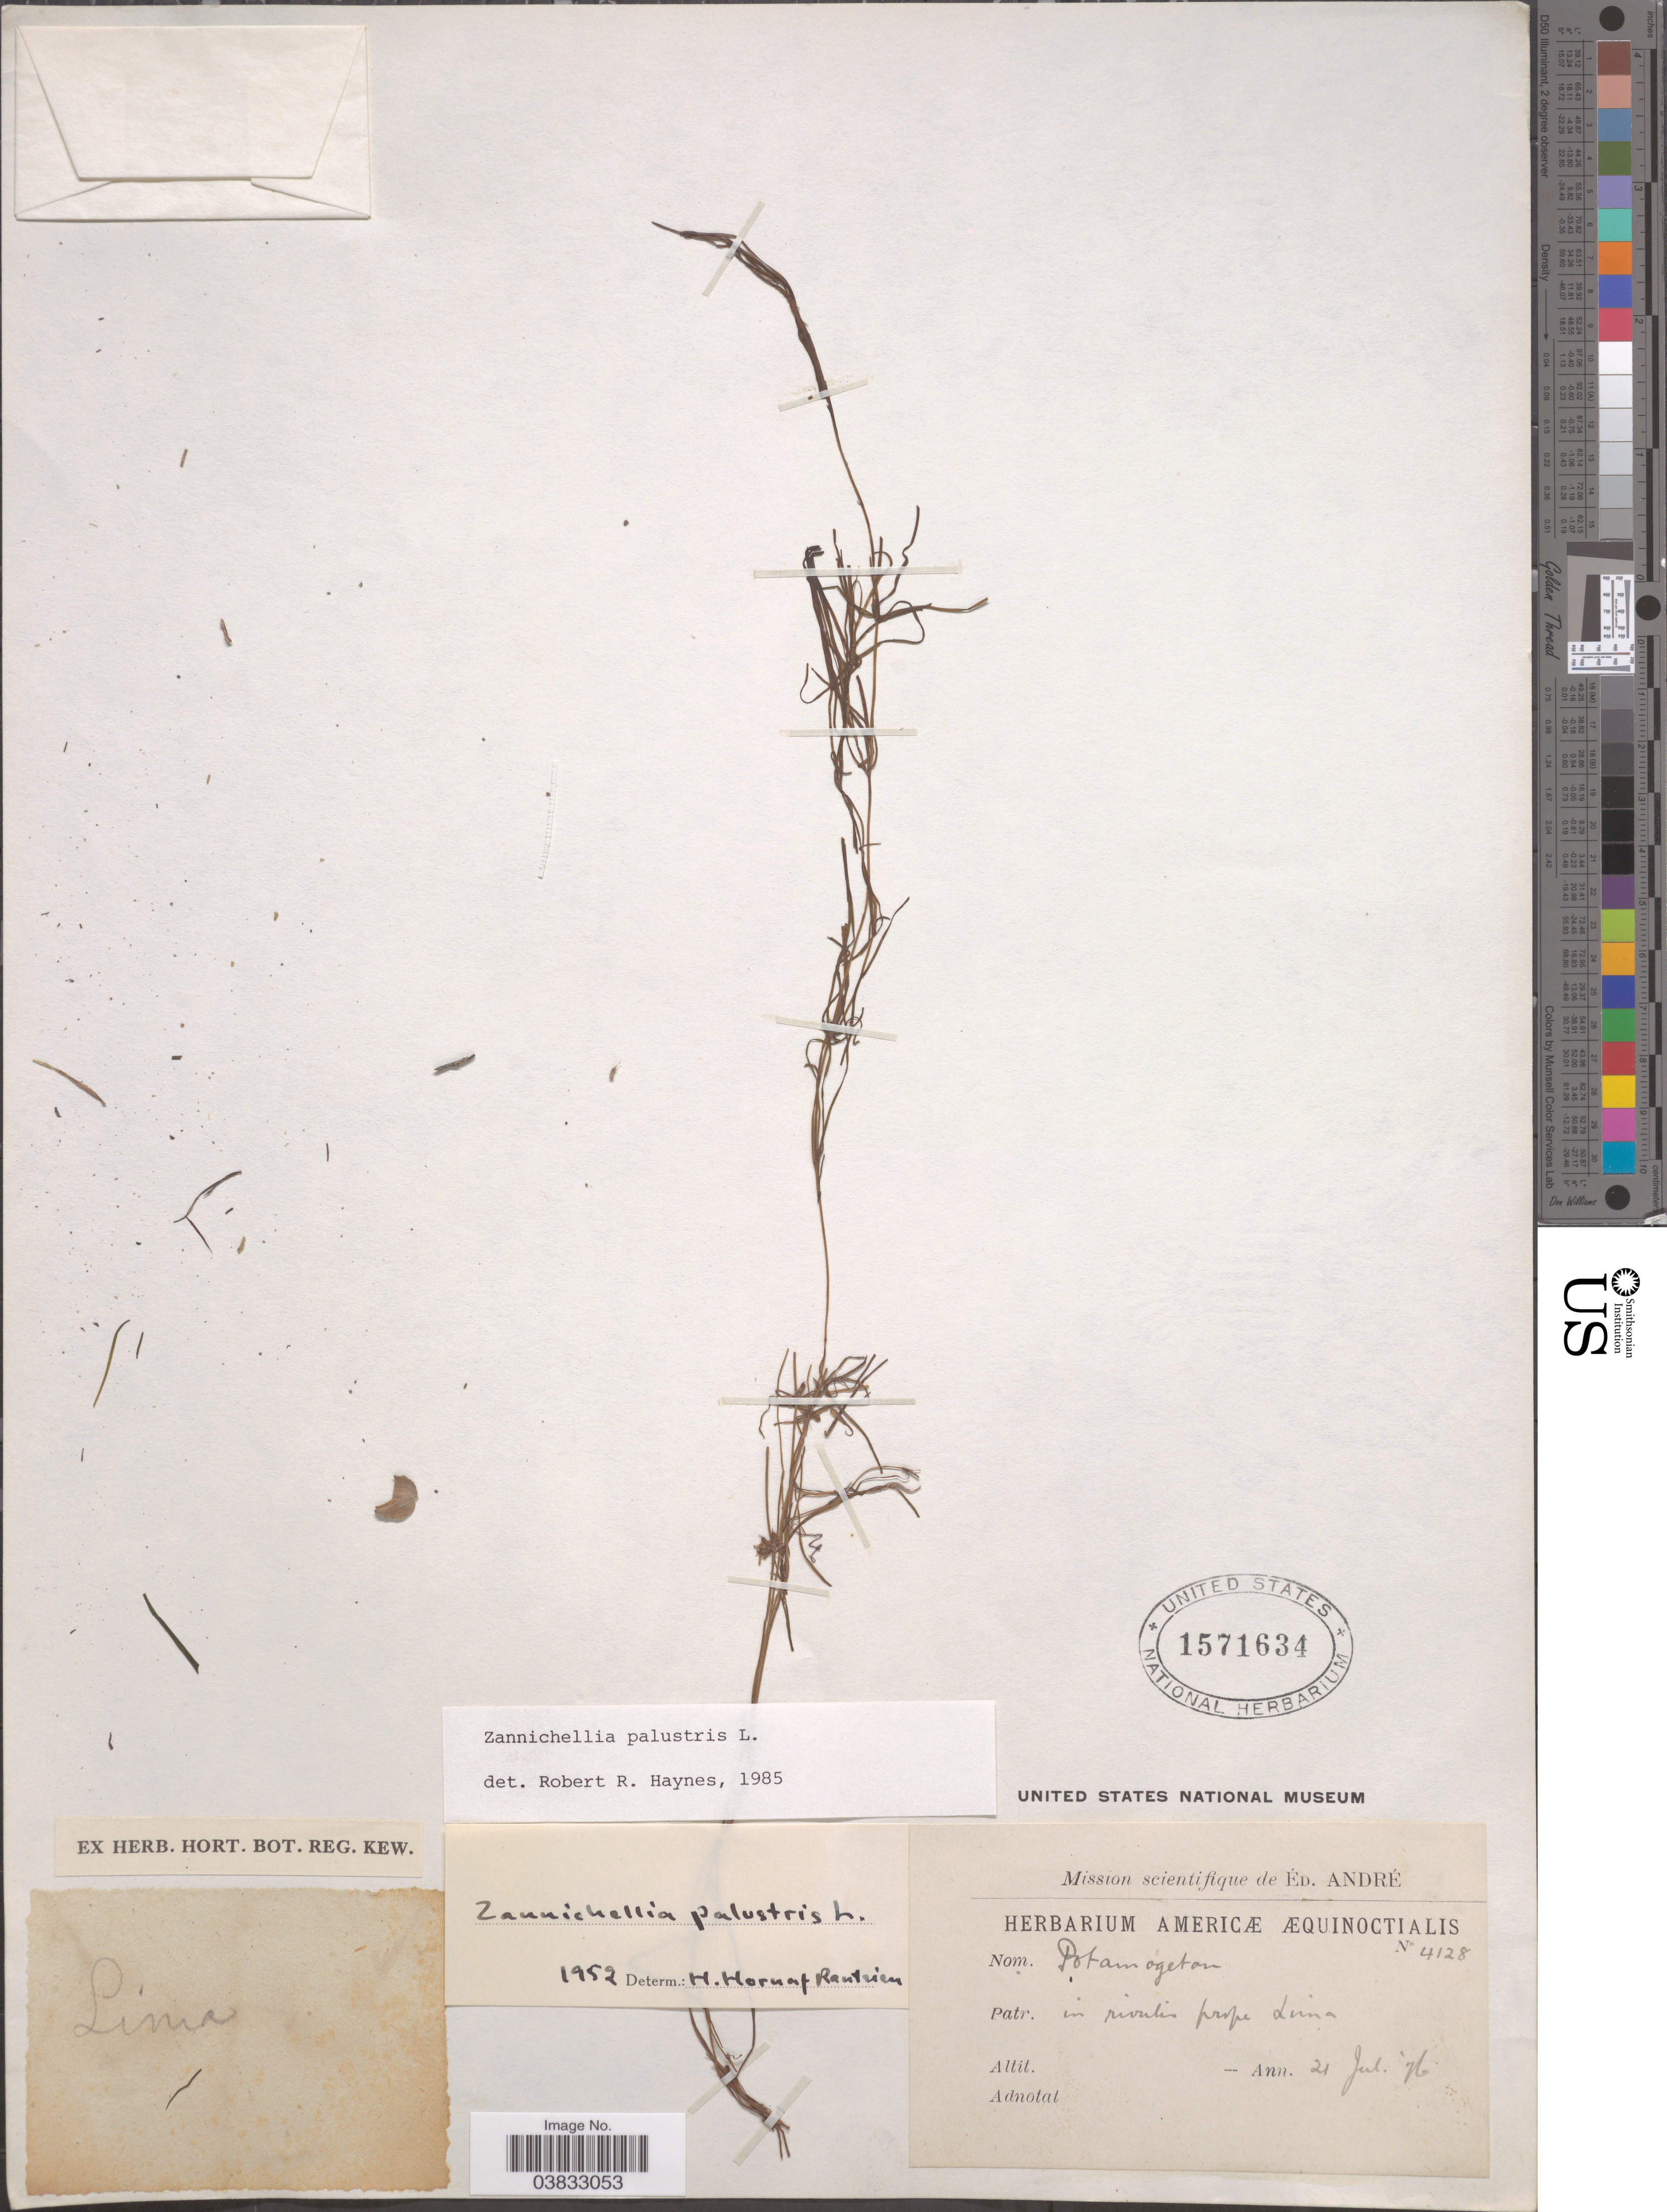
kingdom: Plantae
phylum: Tracheophyta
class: Liliopsida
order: Alismatales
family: Potamogetonaceae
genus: Zannichellia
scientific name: Zannichellia palustris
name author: L.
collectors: É. F. André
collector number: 4128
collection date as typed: Transcribed d/m/y: 21/7/76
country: Peru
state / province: Lima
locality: In rivulis prope Lima.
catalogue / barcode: US 1571634